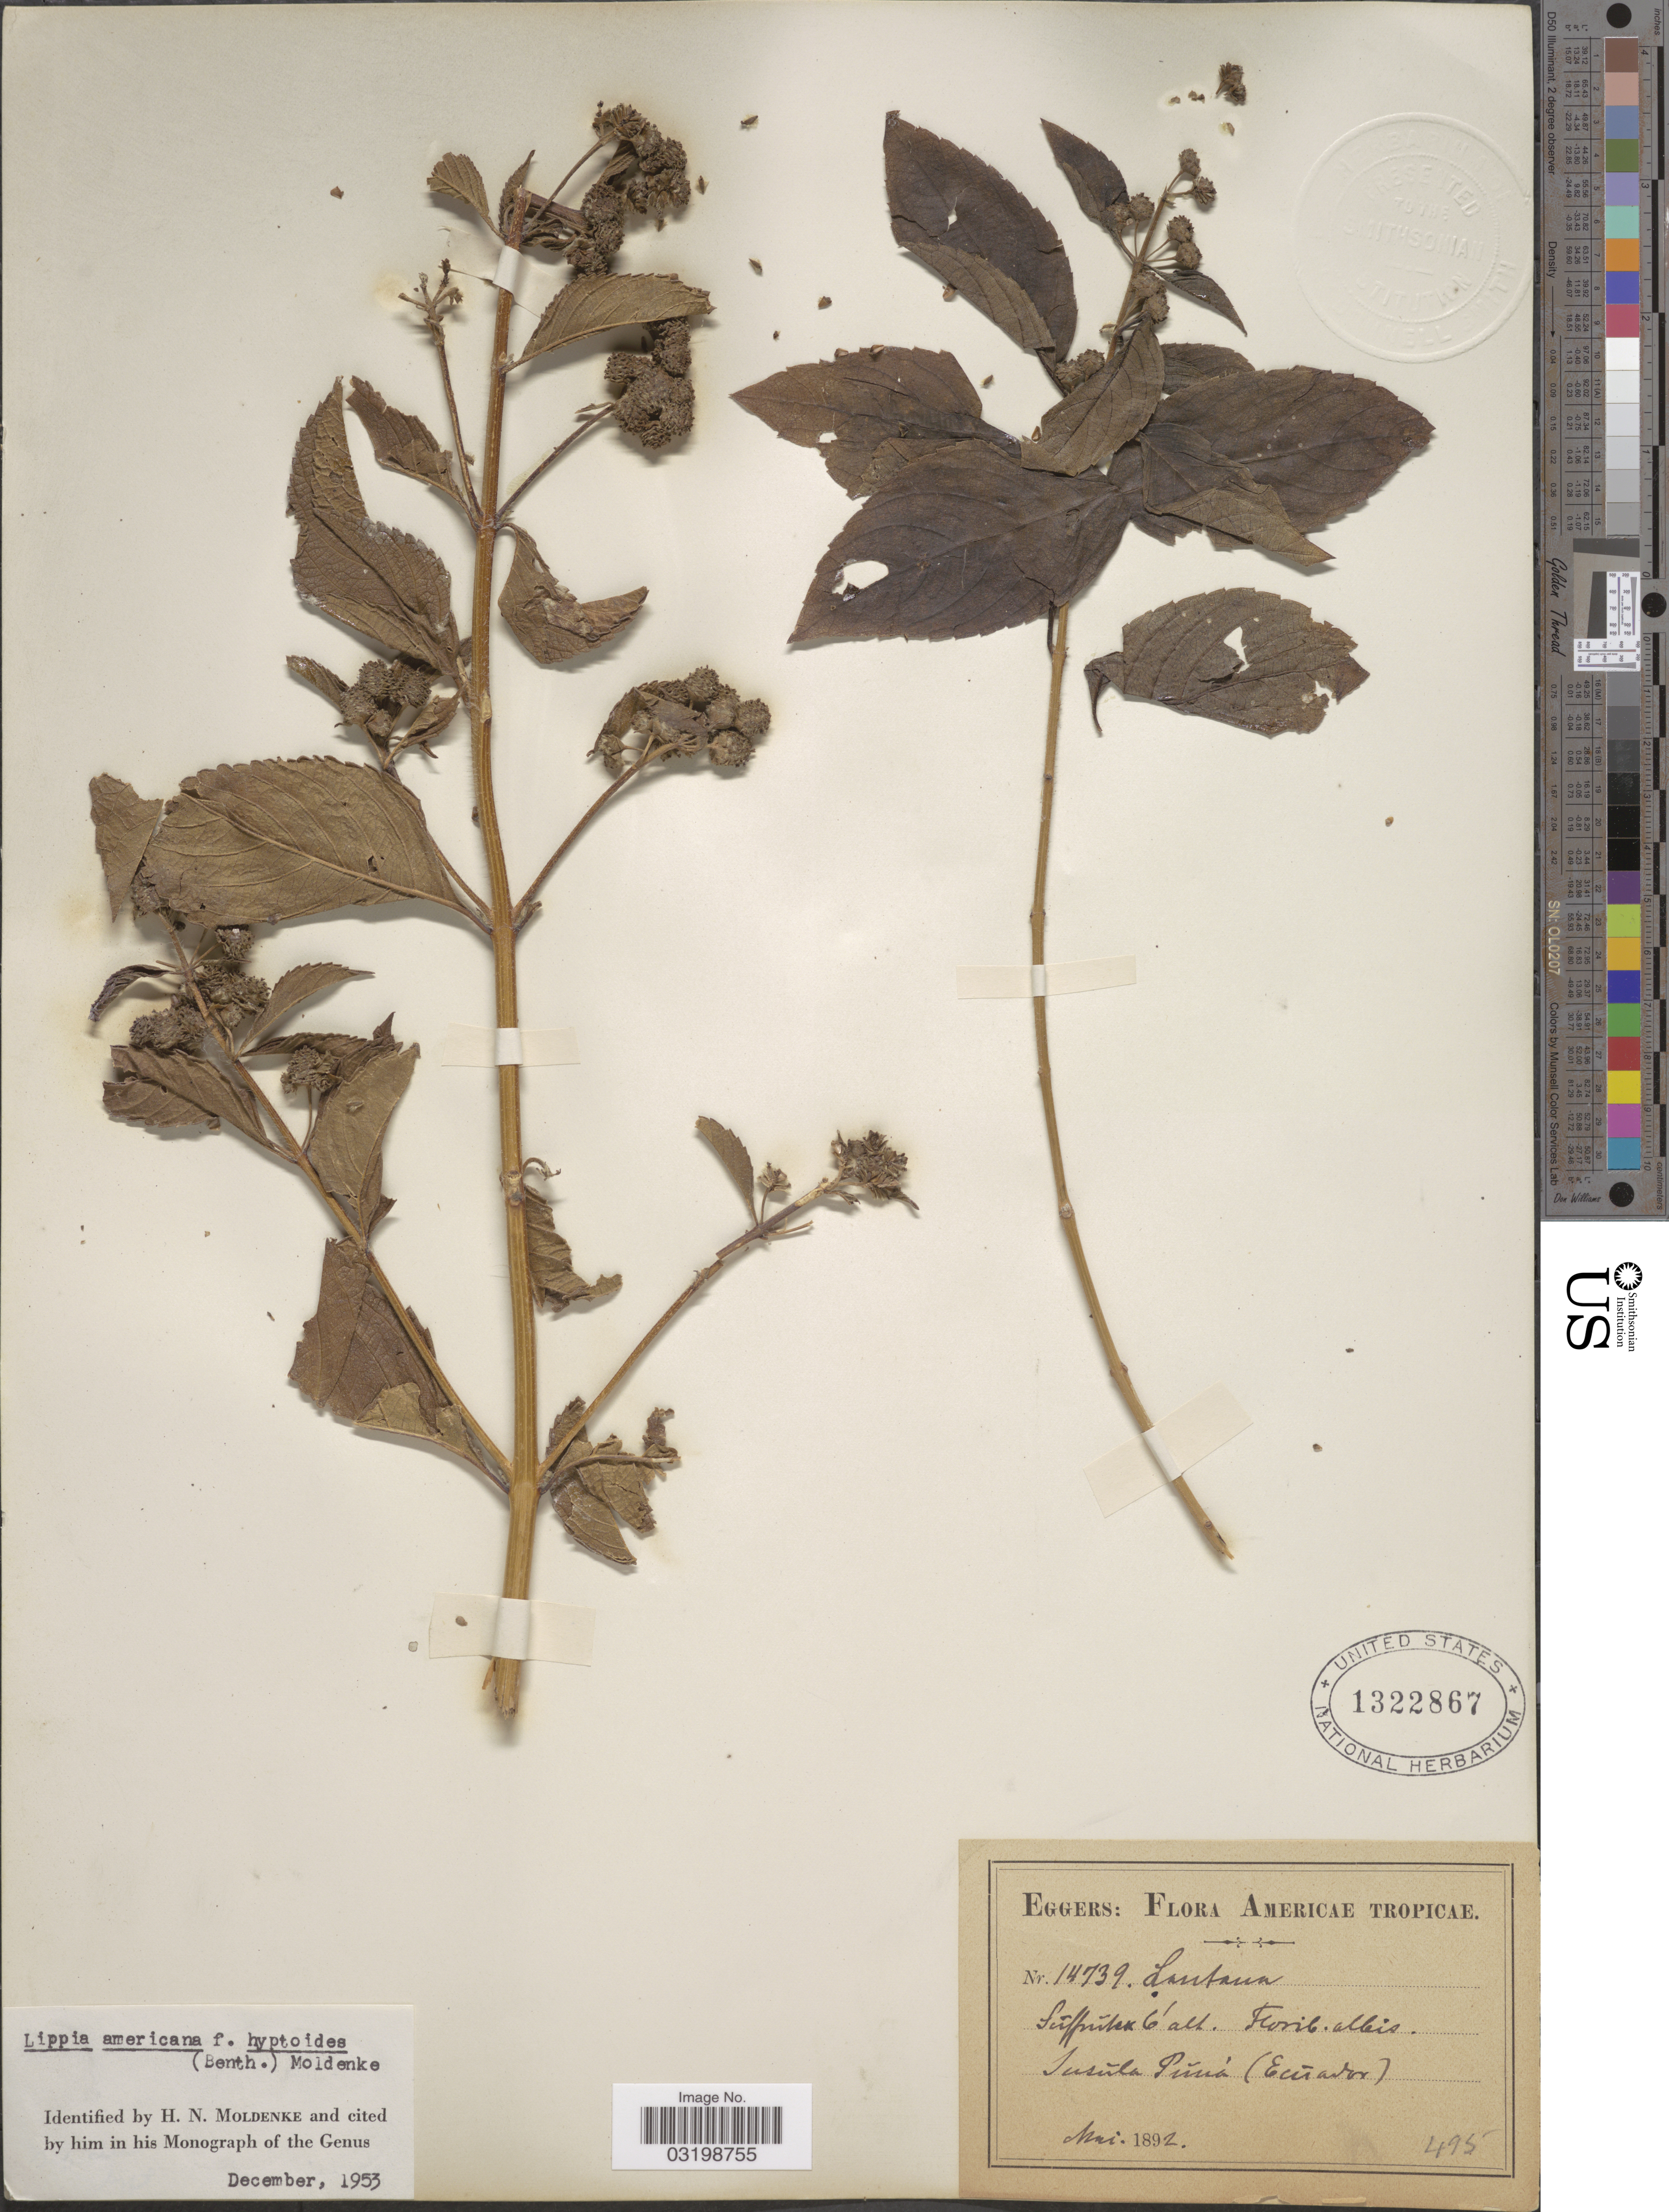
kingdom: Plantae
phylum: Tracheophyta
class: Magnoliopsida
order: Lamiales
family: Verbenaceae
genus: Lippia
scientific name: Lippia americana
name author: L.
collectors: -. Eggers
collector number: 14739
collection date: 1892-05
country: Ecuador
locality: Insúla Púna.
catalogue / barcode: US 1322867